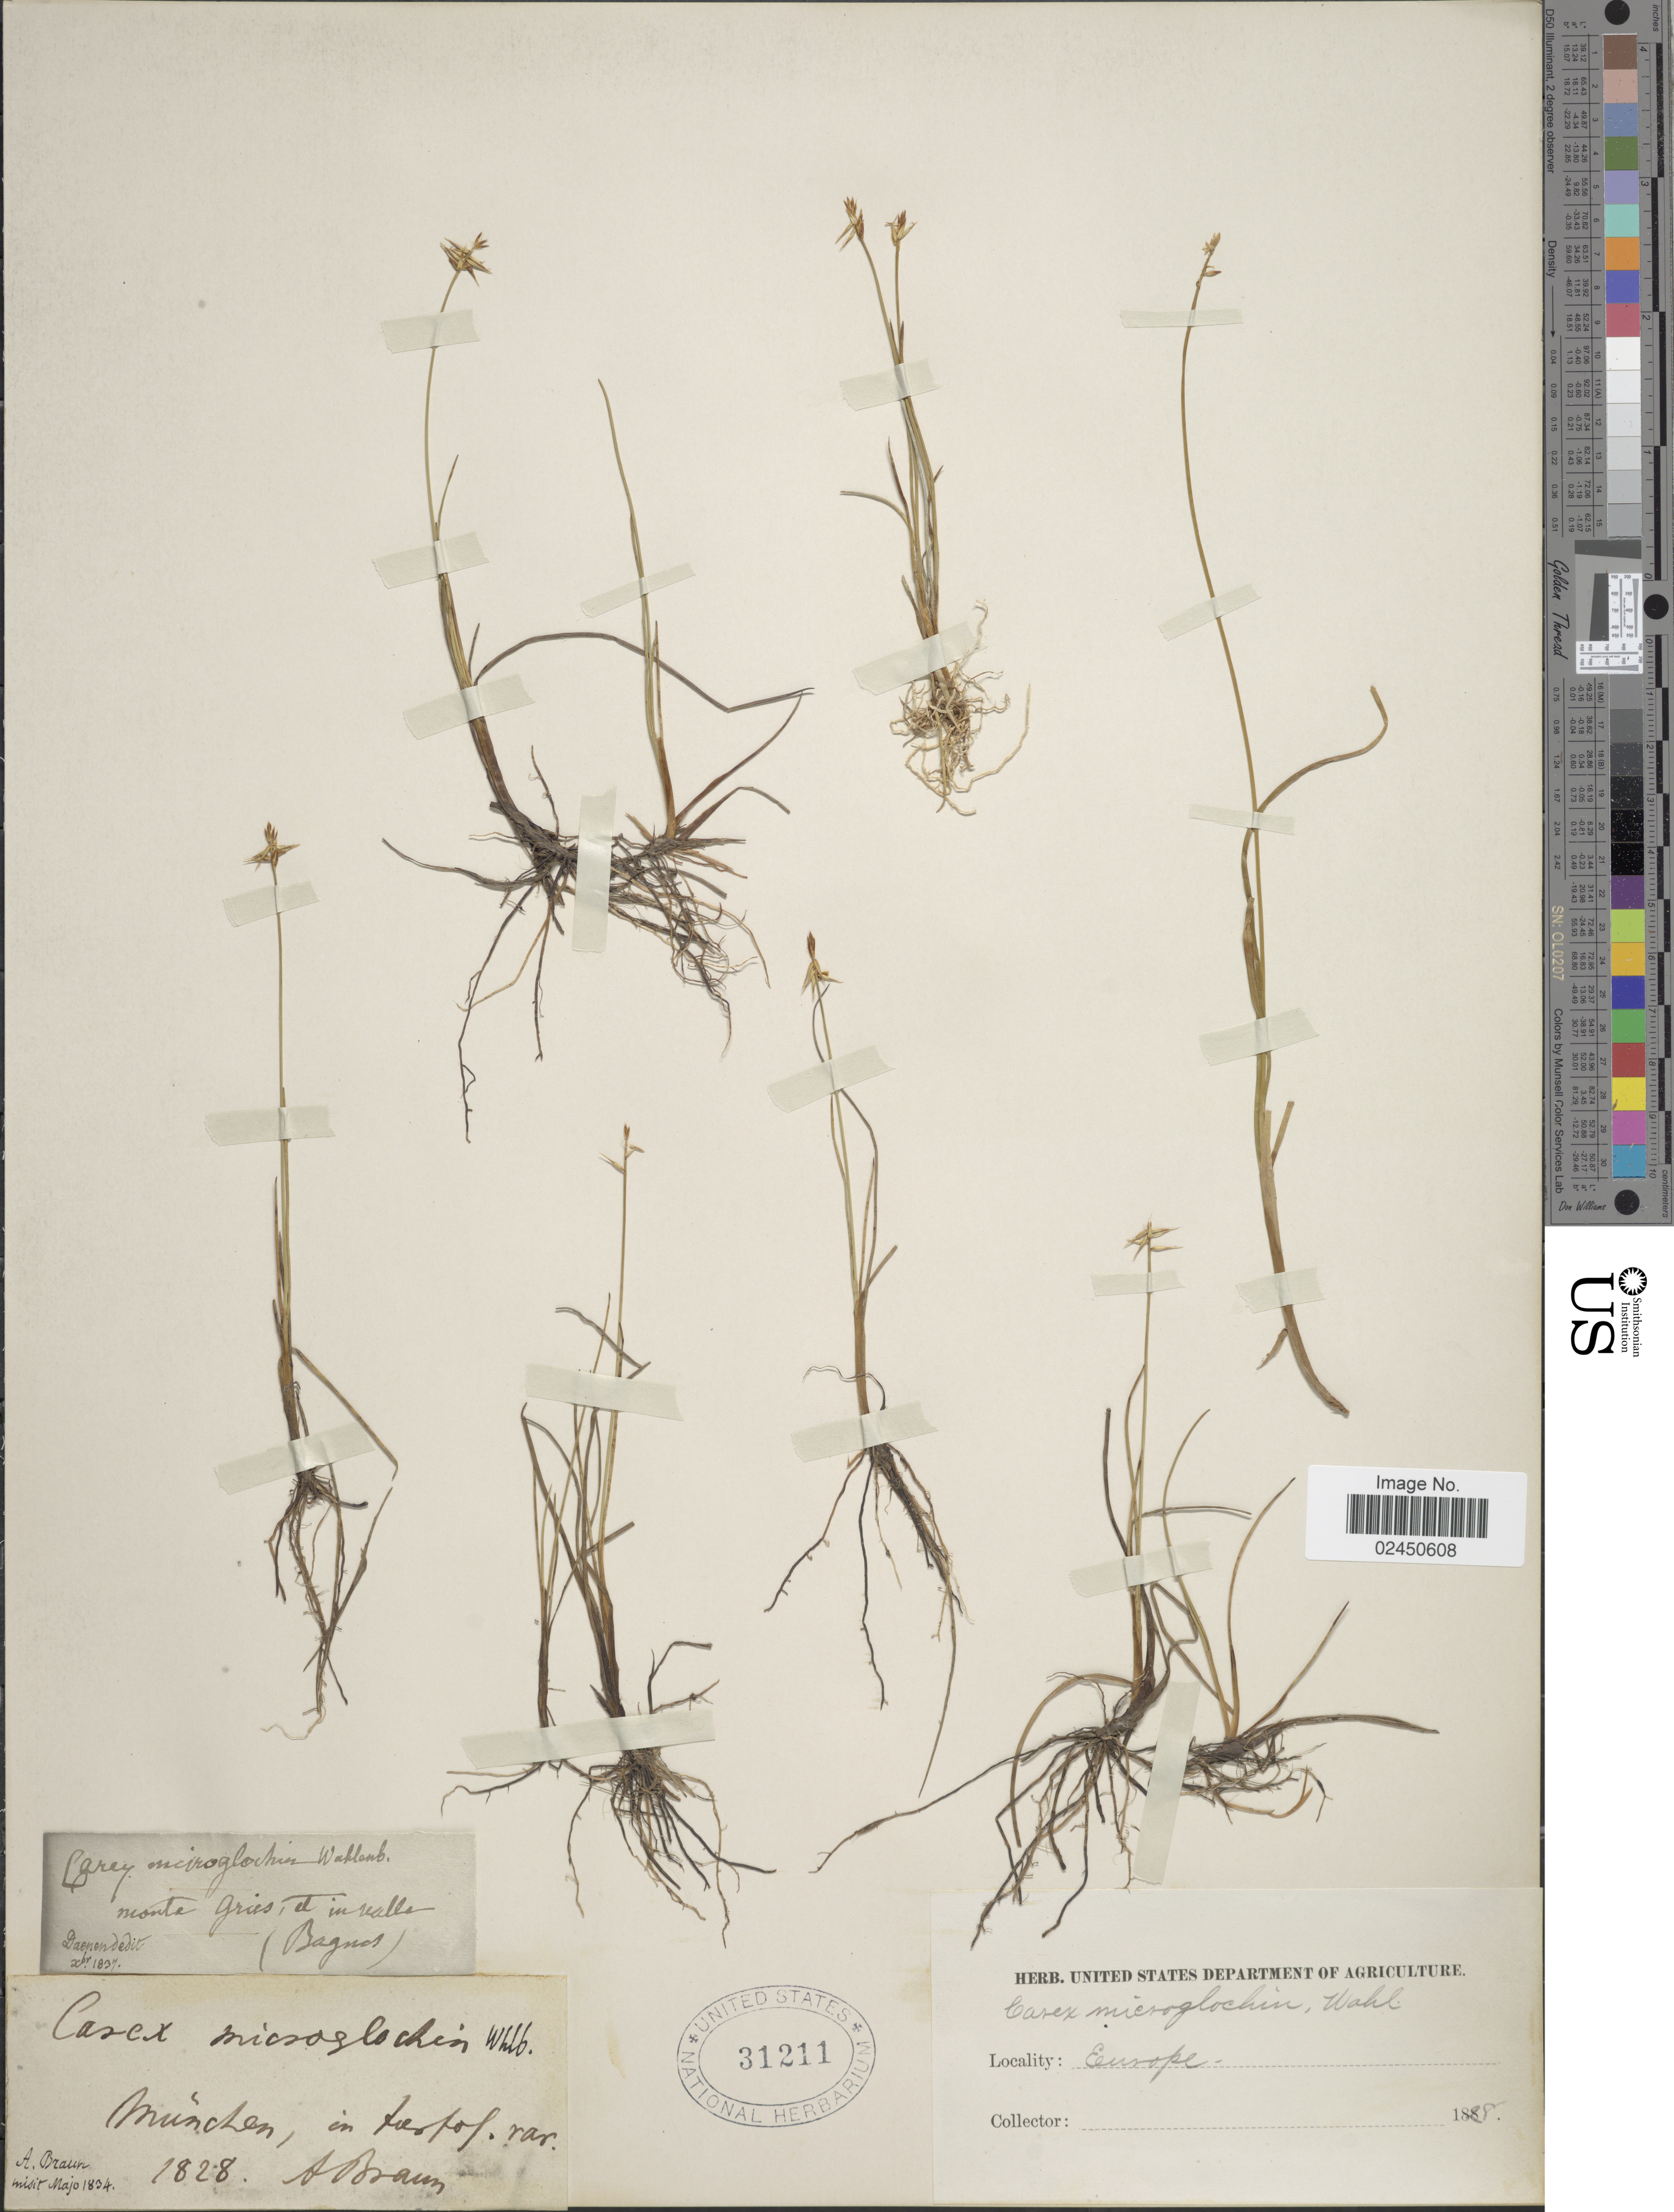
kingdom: Plantae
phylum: Tracheophyta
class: Liliopsida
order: Poales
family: Cyperaceae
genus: Carex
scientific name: Carex microglochin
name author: Wahlenb.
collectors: A. Braun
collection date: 1828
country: Germany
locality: Munchen, in tastof [interpreted] Europe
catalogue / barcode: US 31211